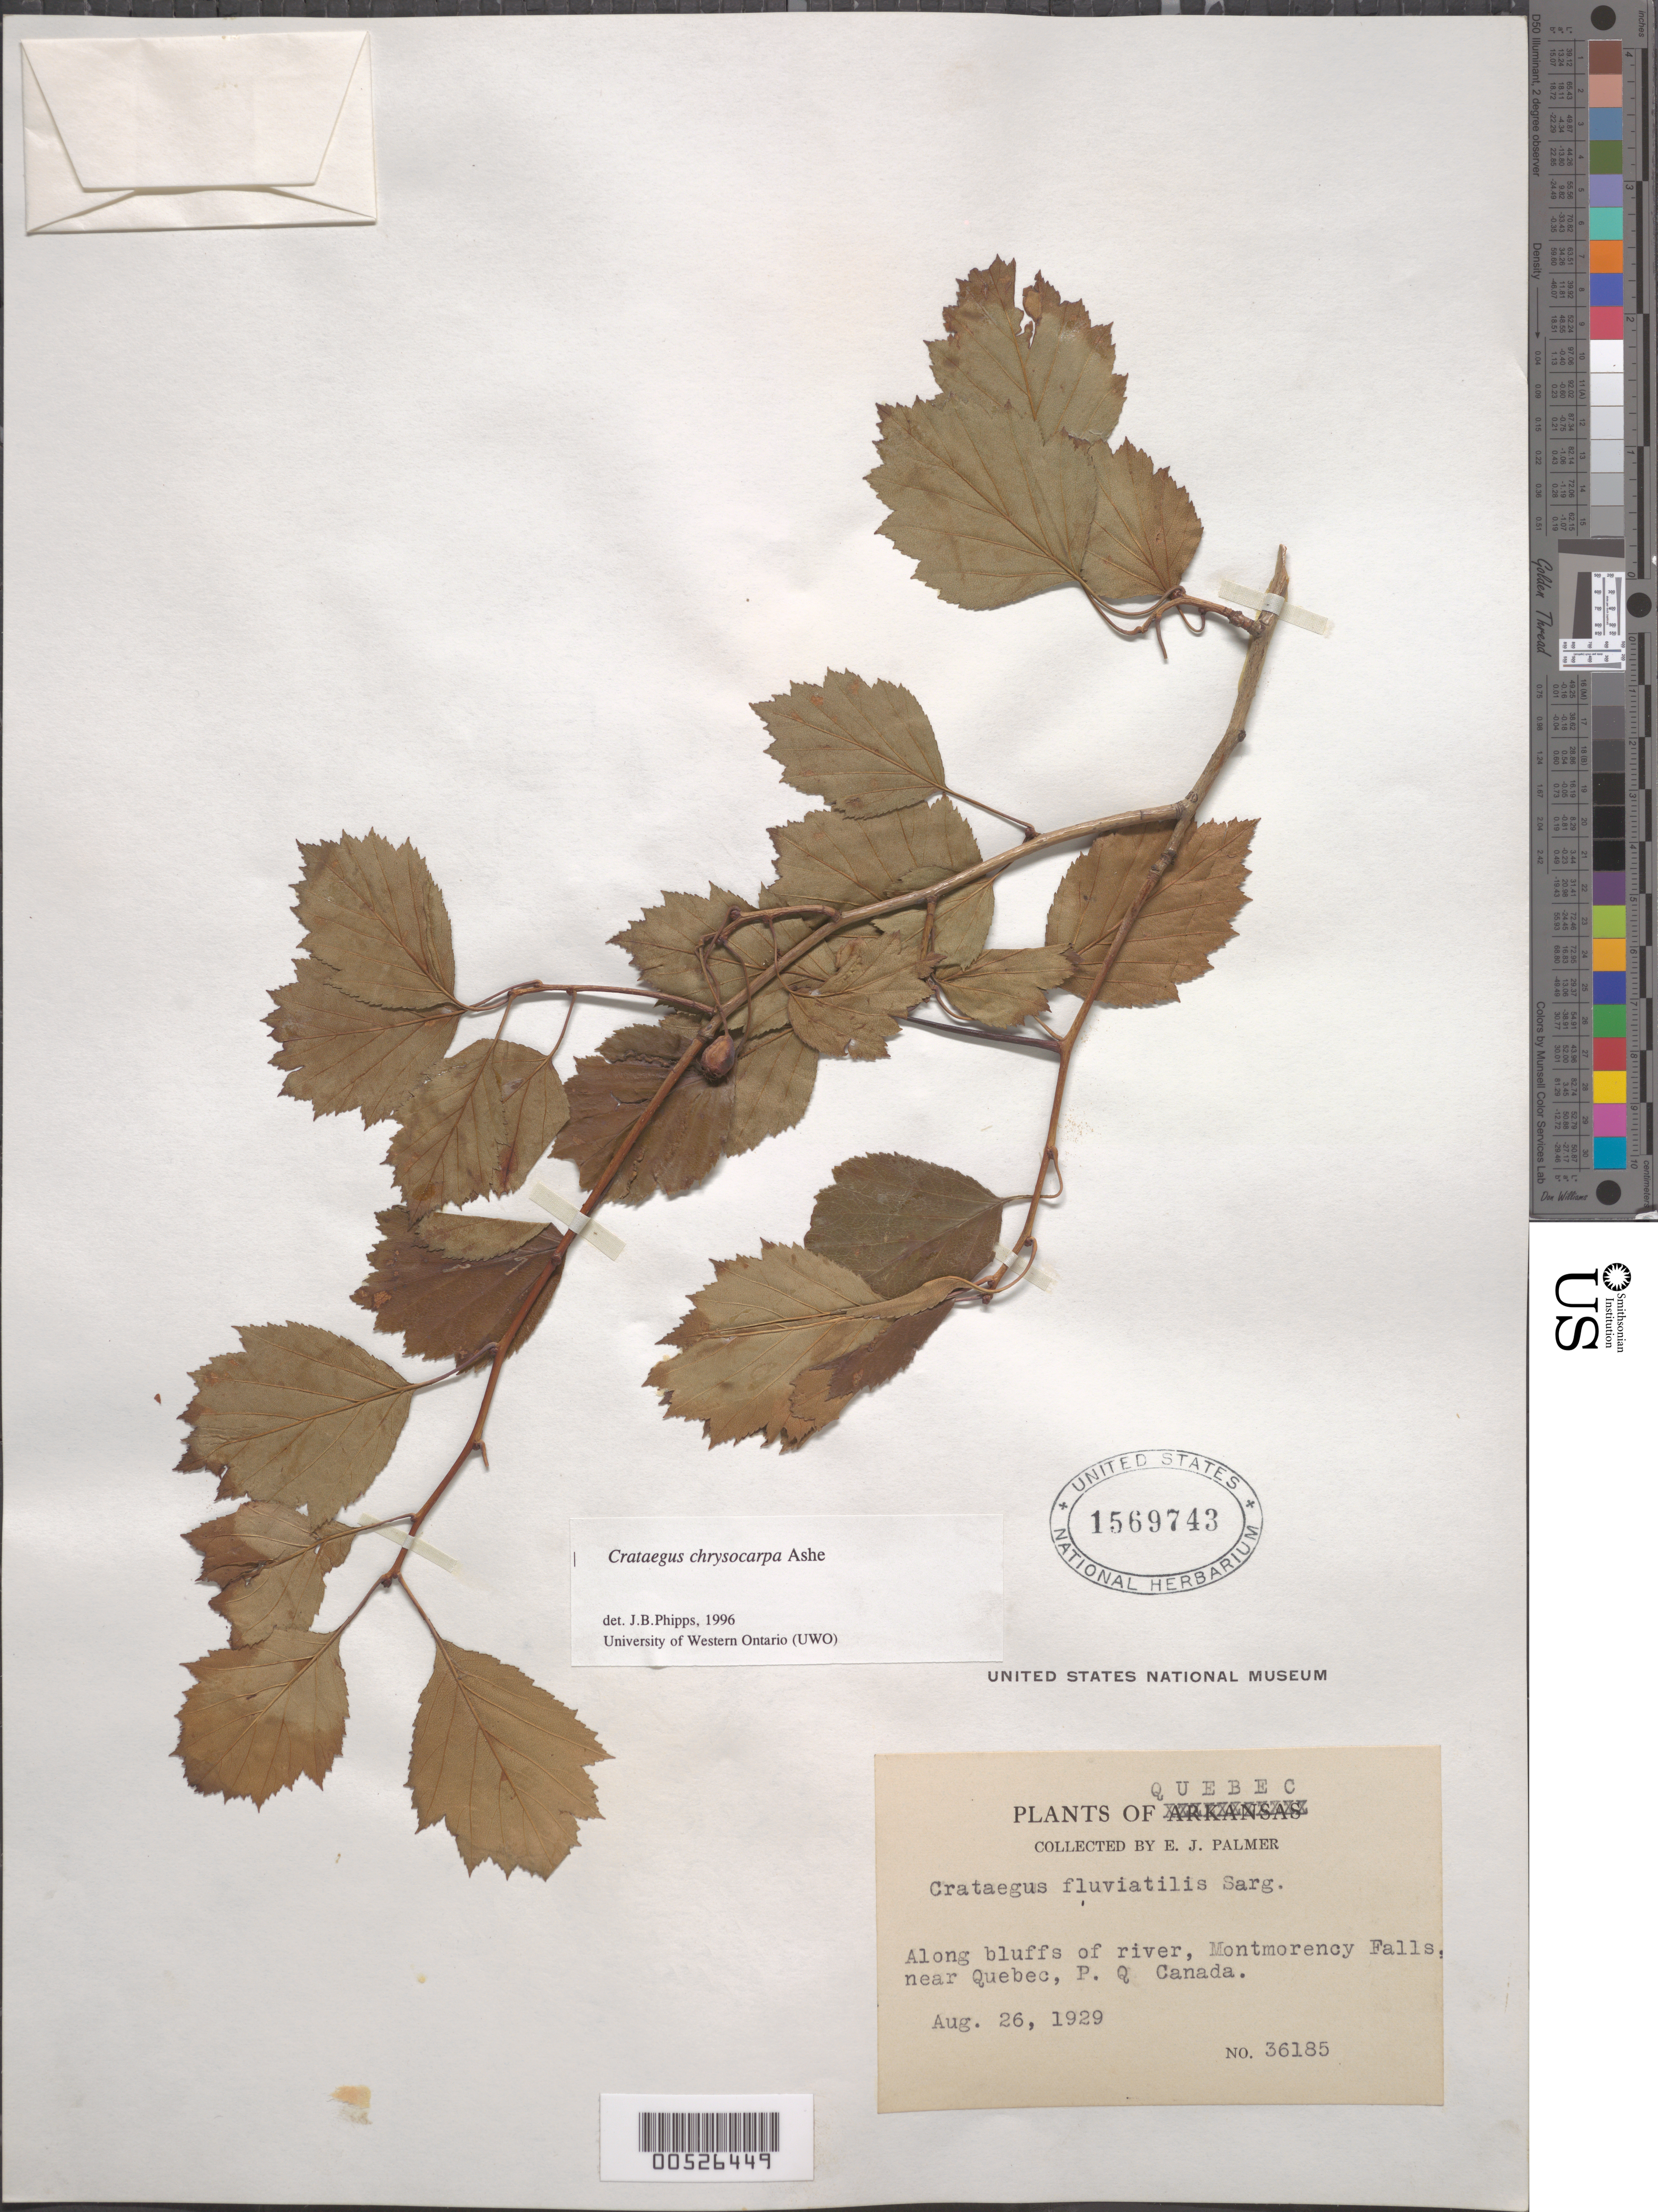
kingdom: Plantae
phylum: Tracheophyta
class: Magnoliopsida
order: Rosales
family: Rosaceae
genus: Crataegus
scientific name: Crataegus chrysocarpa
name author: Ashe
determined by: Phipps, James B., (UWO), University of Western Ontario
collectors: E. J. Palmer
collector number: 36185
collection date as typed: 26 Aug 1929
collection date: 1929-08-26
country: Canada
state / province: Quebec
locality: Montmorency Falls, near Quebec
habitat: Along bluffs of river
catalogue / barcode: US 1569743